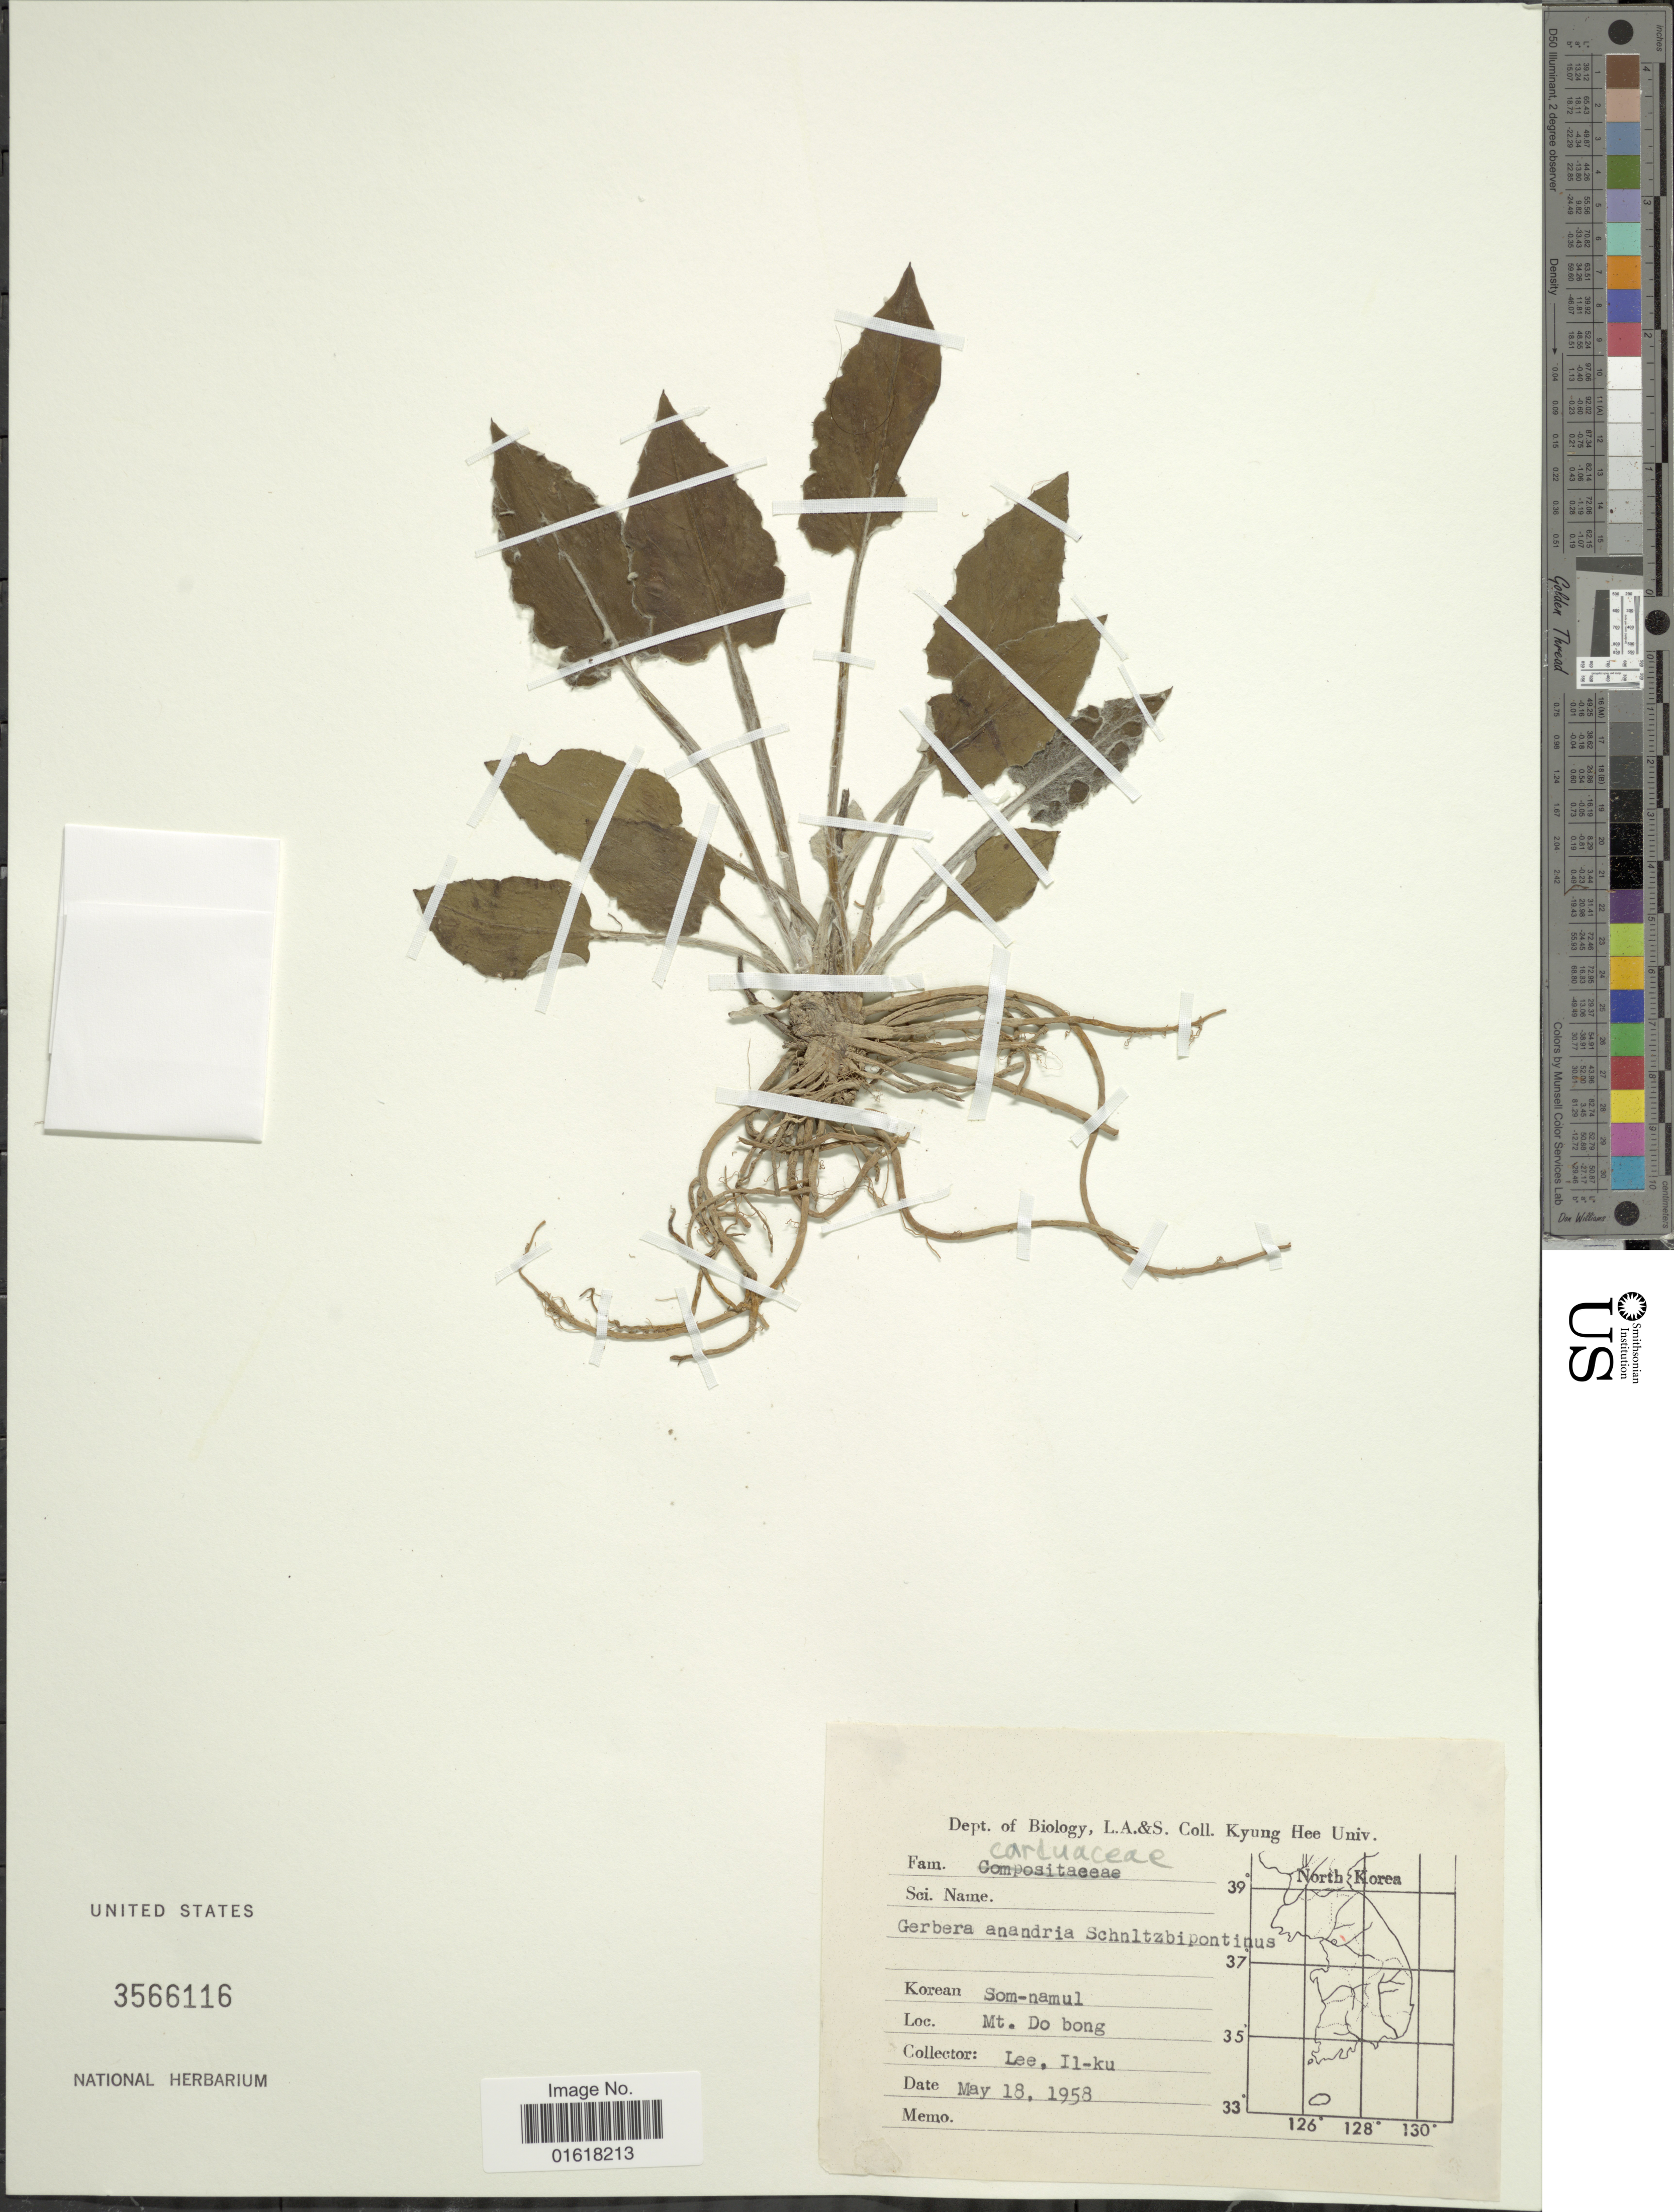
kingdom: Plantae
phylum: Tracheophyta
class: Magnoliopsida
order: Asterales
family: Asteraceae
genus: Leibnitzia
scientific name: Leibnitzia anandria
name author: (L.) Nakai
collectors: I. Lee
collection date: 1958-05-18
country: North Korea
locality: Mt. Do bong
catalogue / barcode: US 3566116